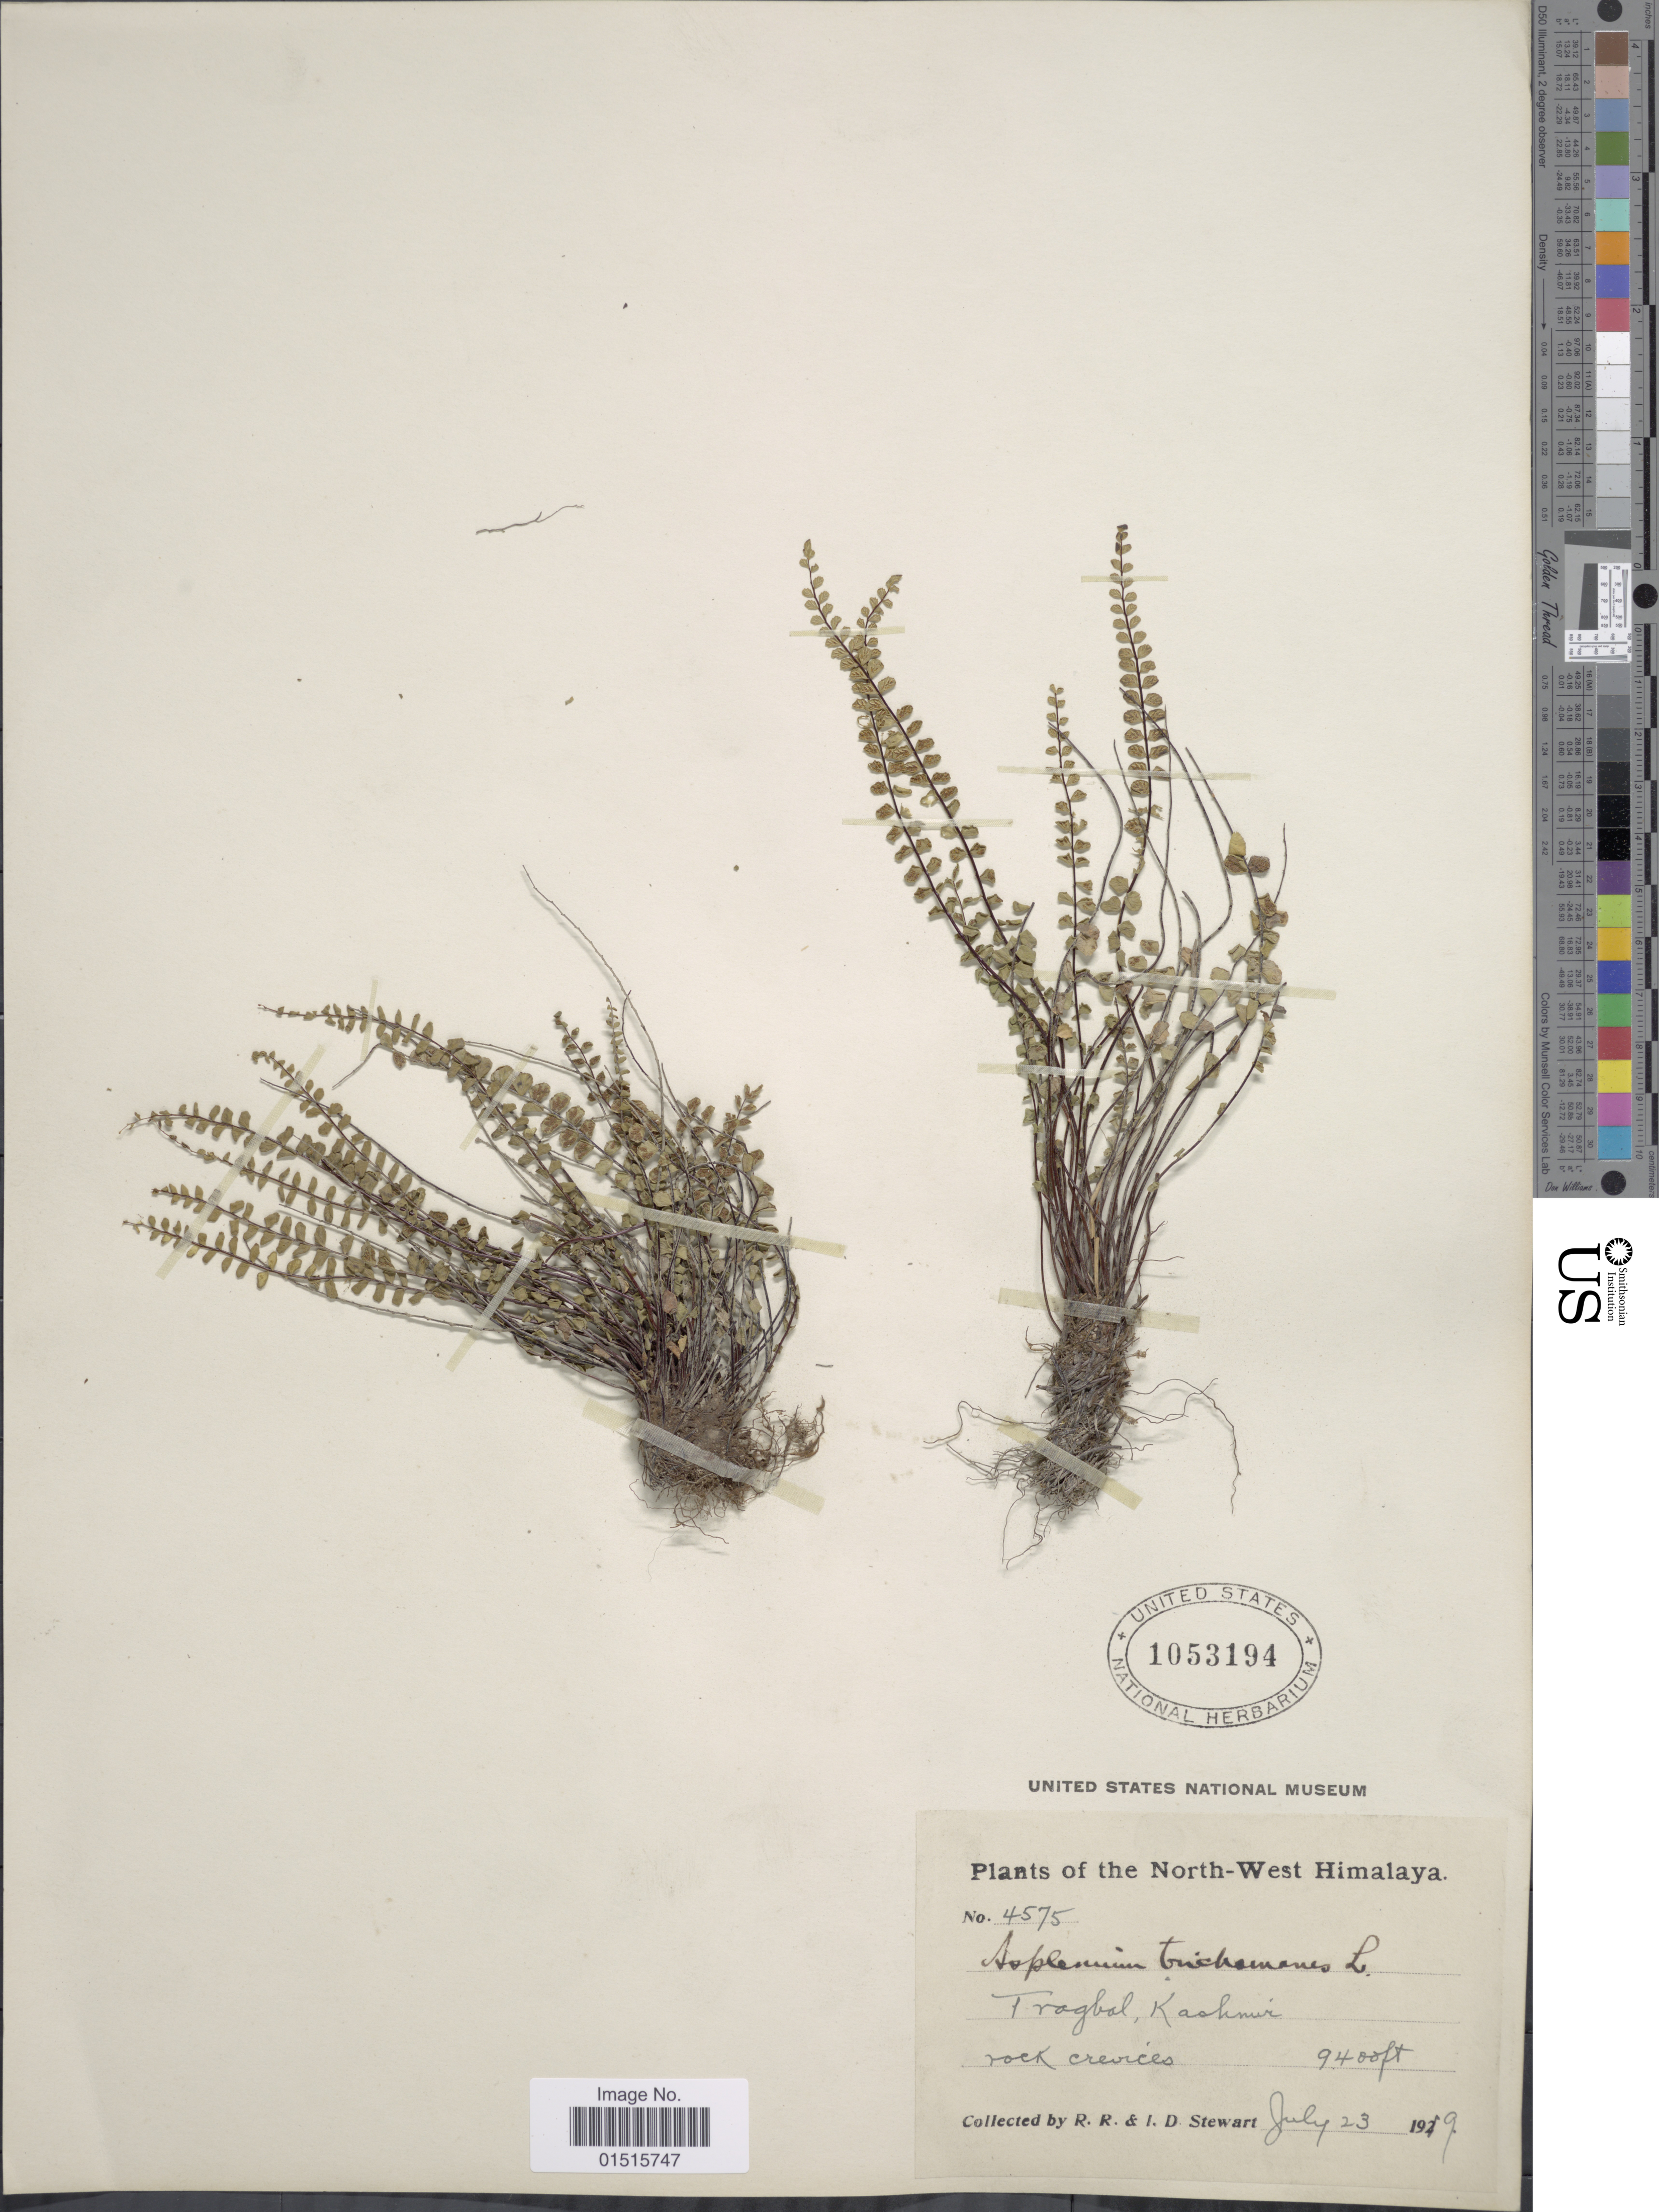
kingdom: Plantae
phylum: Tracheophyta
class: Polypodiopsida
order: Polypodiales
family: Aspleniaceae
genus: Asplenium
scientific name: Asplenium trichomanes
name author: L.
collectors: R. R. Stewart & I. Stewart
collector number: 4575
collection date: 1919-07-23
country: India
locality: Plants of the North-west Himalaya, Tragbal, kashmir, rock crevices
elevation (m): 2865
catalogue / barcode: US 1053194